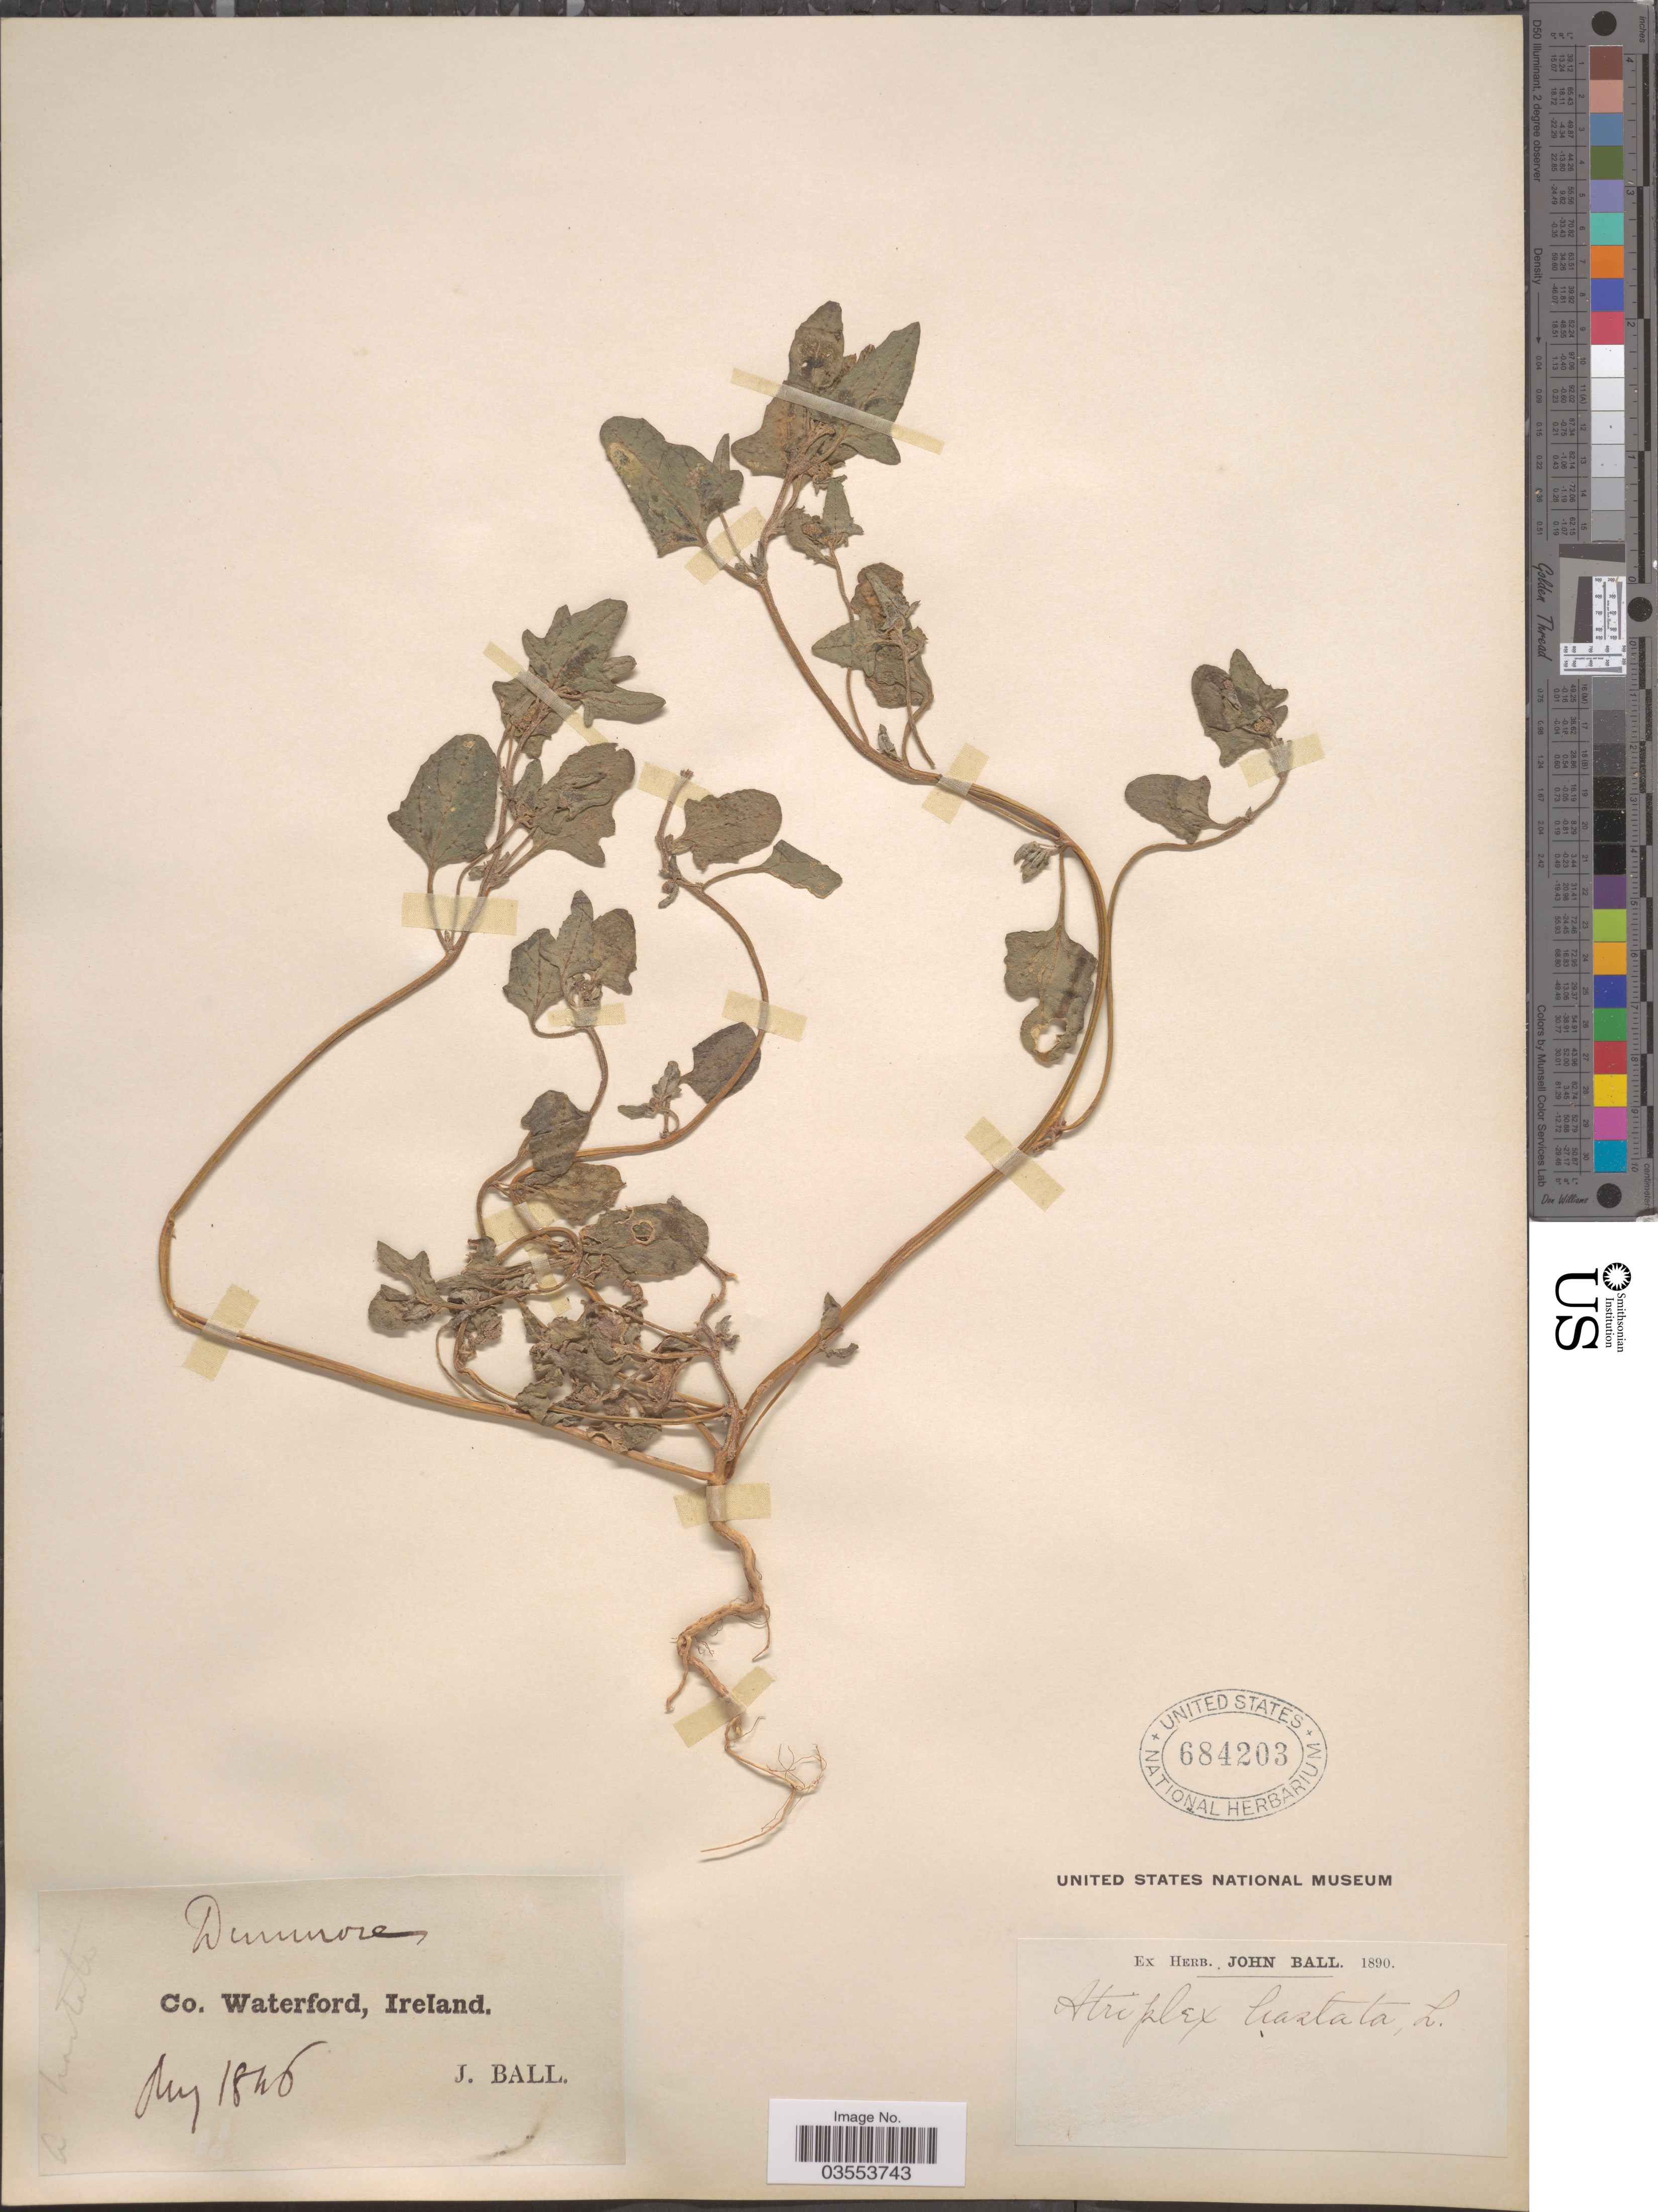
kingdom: Plantae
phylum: Tracheophyta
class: Magnoliopsida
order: Caryophyllales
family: Amaranthaceae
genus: Atriplex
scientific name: Atriplex hastata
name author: L.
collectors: J. Ball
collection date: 1846-08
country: Ireland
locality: Co. Waterford.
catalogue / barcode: US 684203